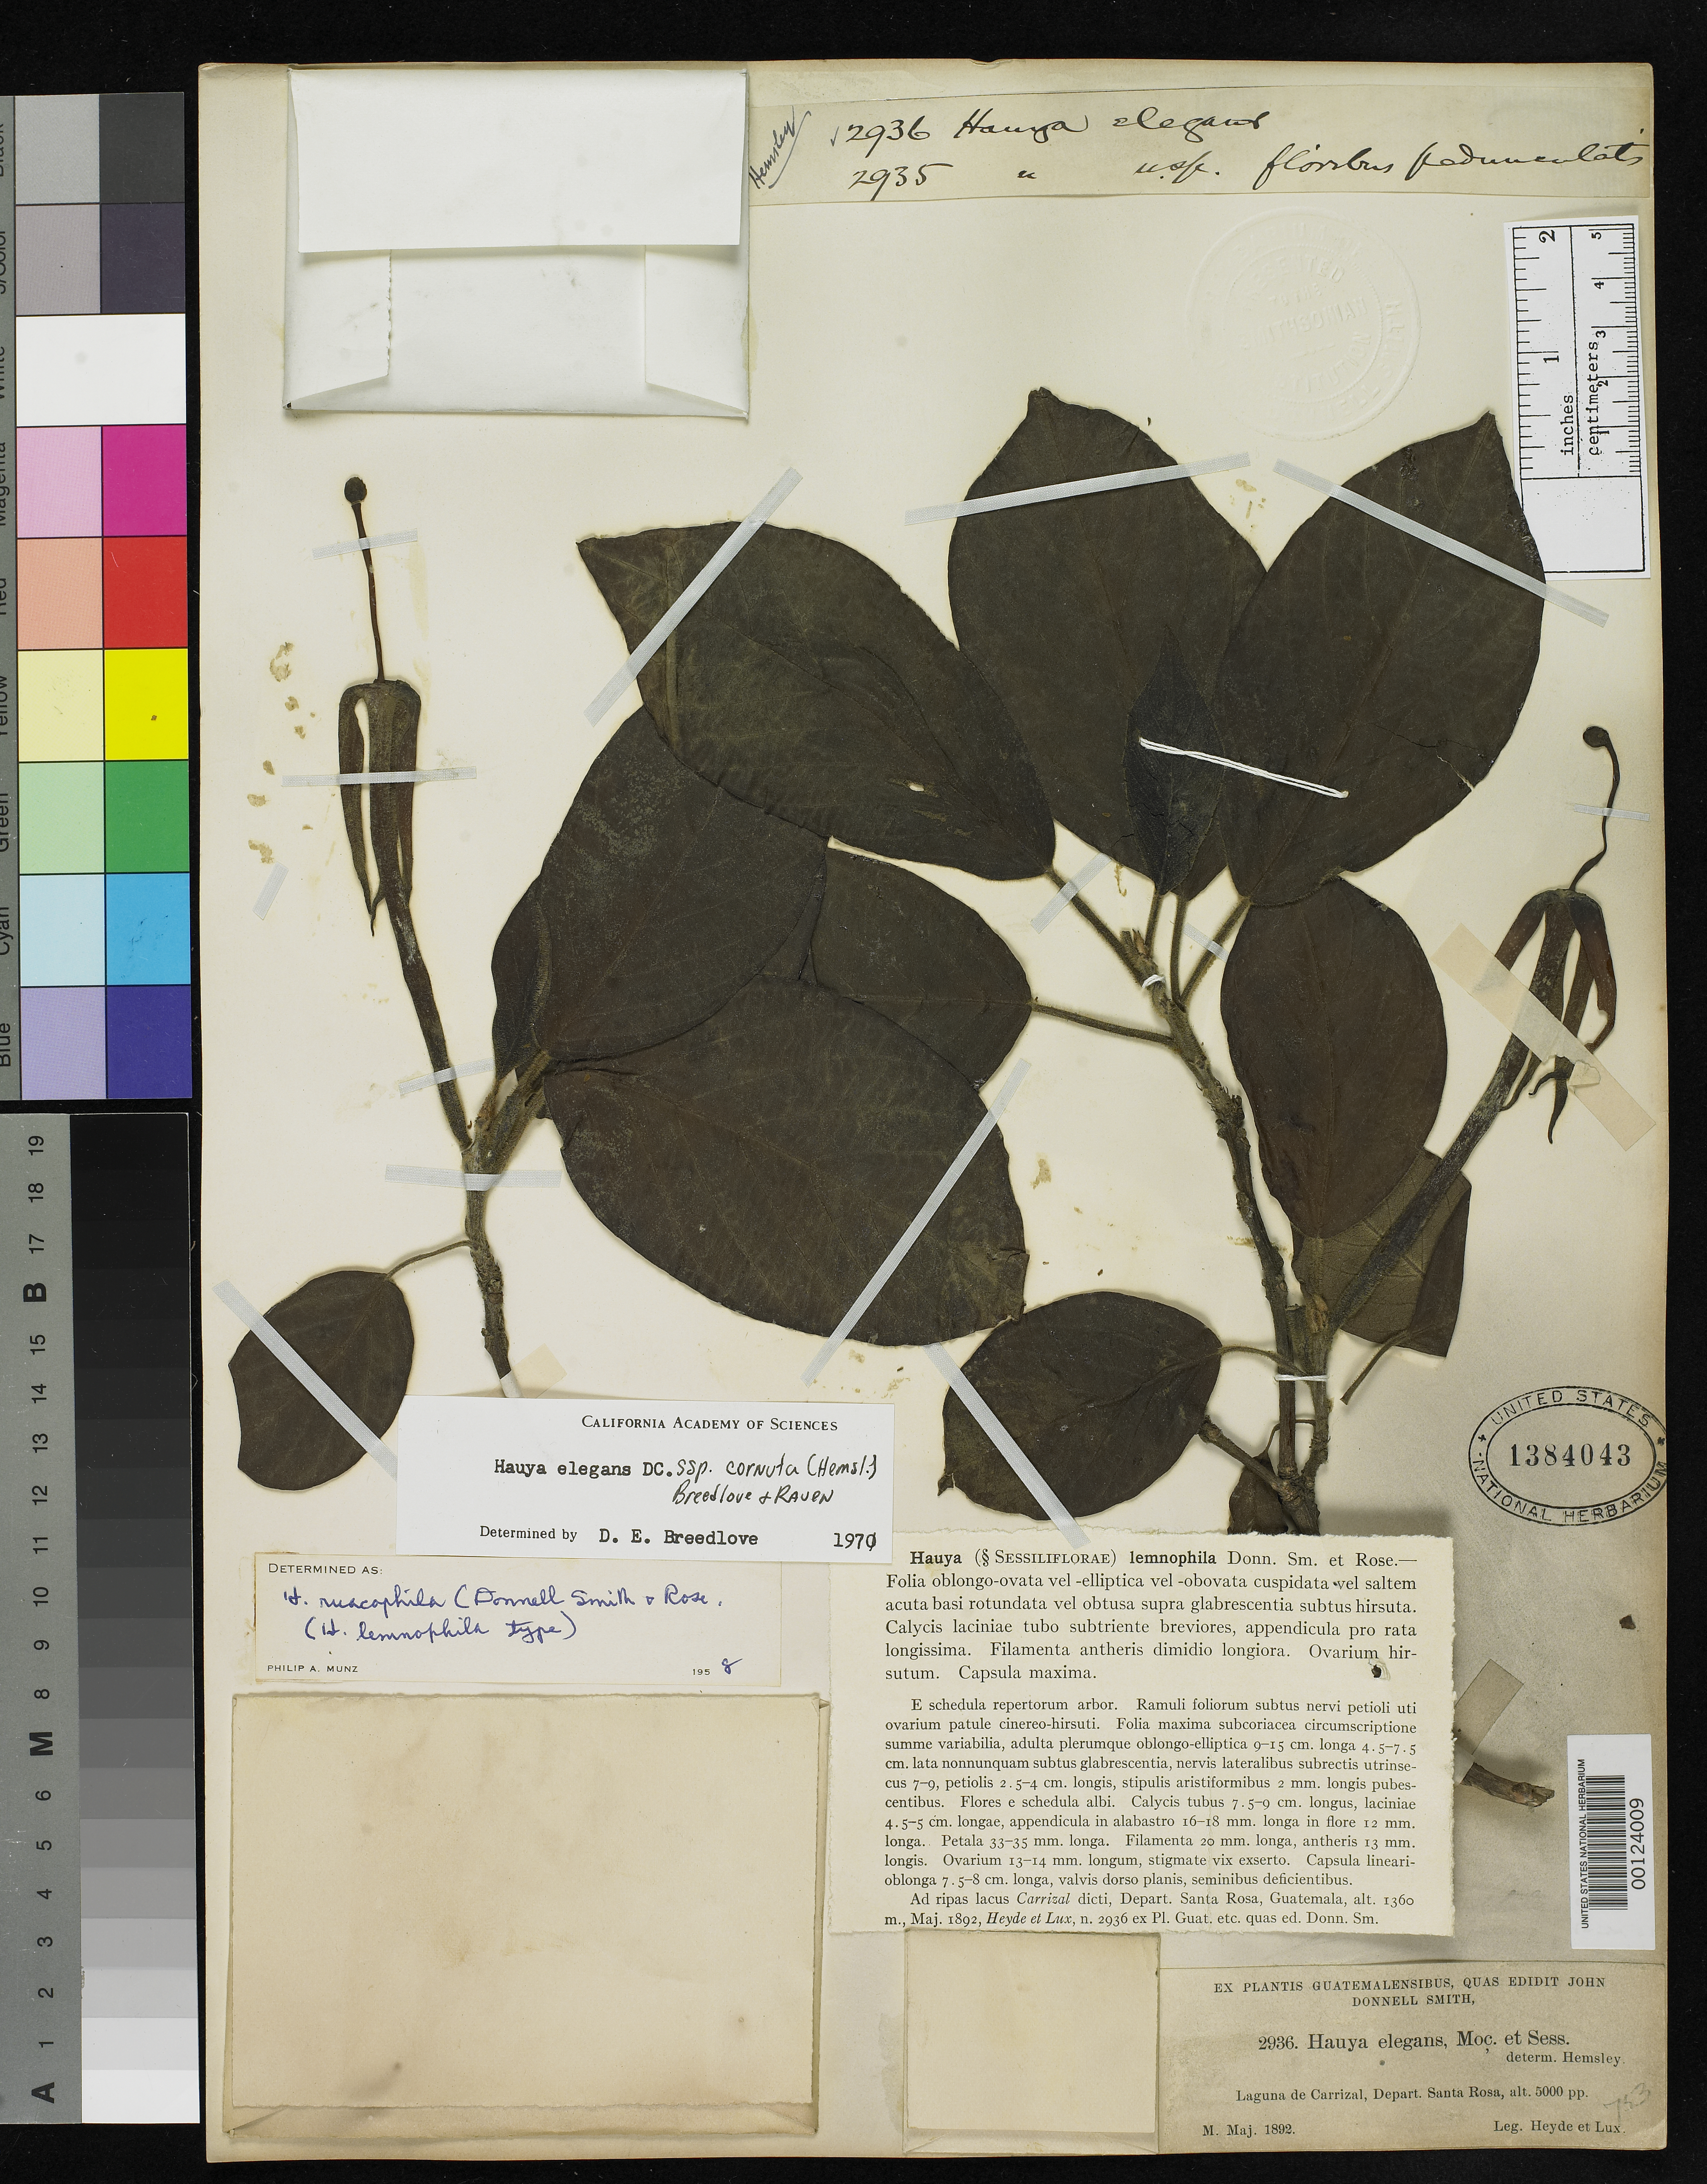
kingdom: Plantae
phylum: Tracheophyta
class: Magnoliopsida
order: Myrtales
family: Onagraceae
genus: Hauya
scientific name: Hauya lemnophila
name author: Donn. Sm. & Rose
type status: Type Collection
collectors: E. T. Heyde & E. Lux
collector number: J.D.S. 2936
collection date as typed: May 1892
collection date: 1892-05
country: Guatemala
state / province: Santa Rosa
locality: Carrizal.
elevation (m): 1360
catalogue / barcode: US 1384043